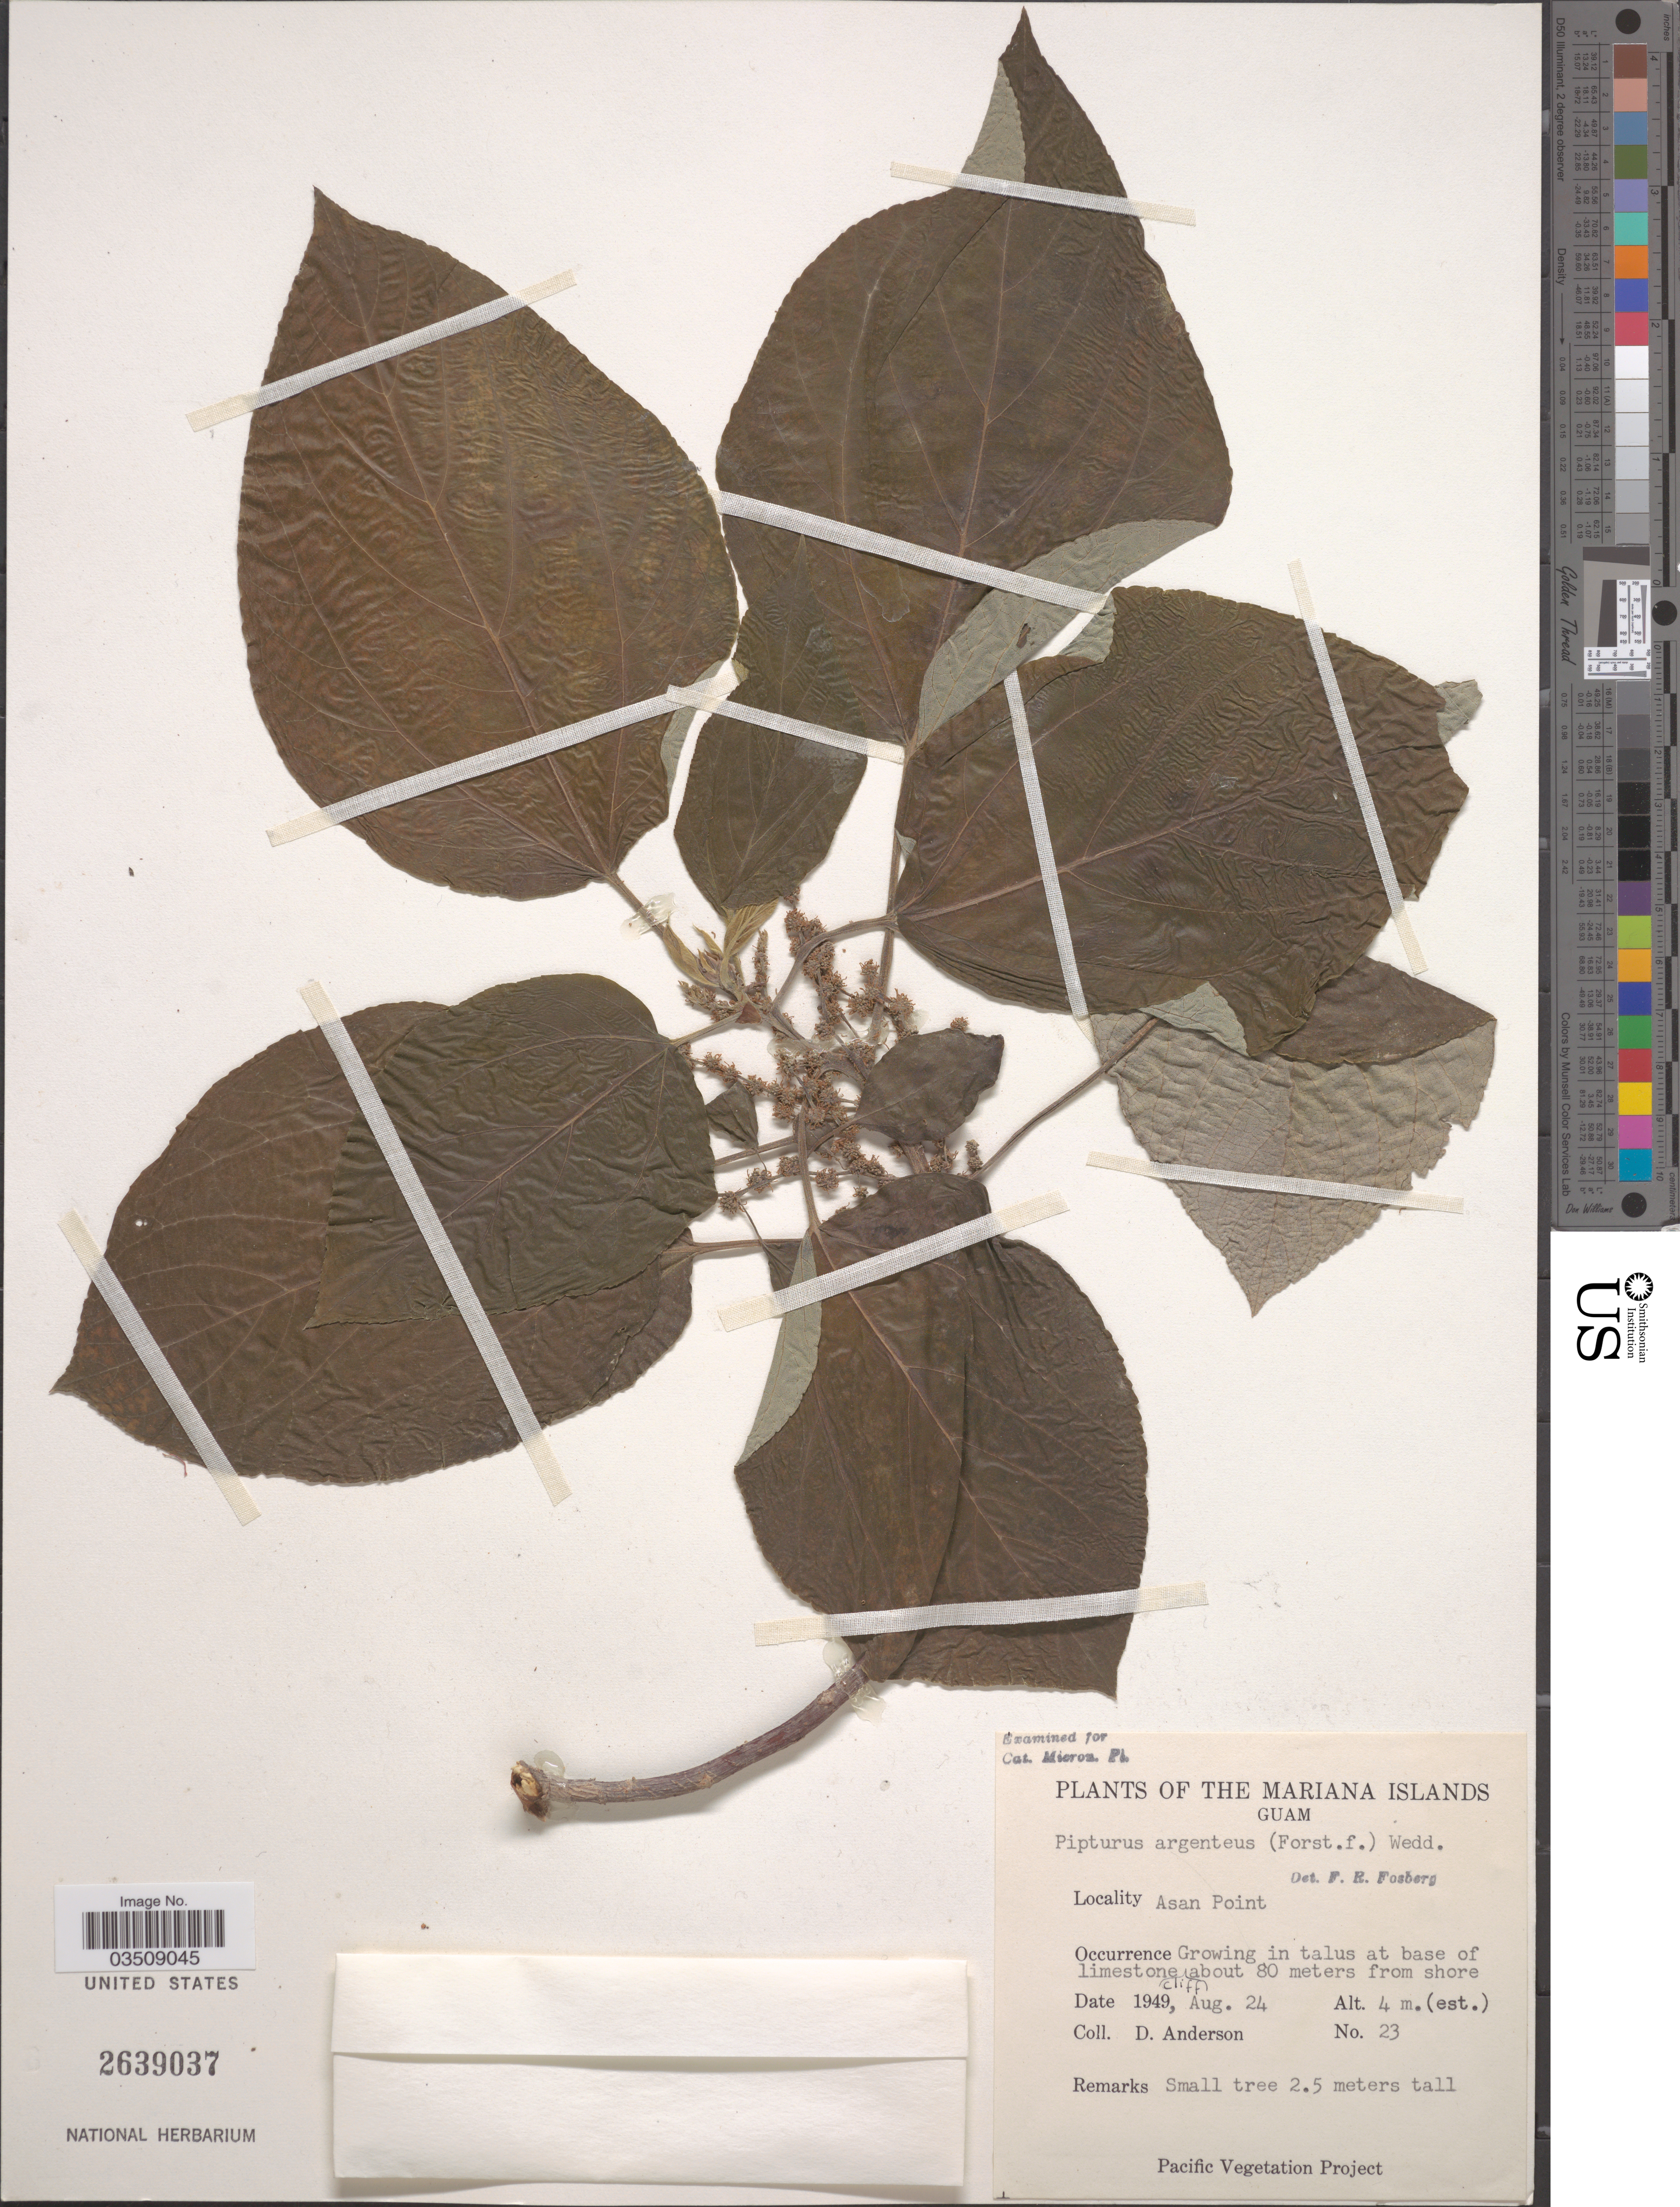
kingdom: Plantae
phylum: Tracheophyta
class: Magnoliopsida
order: Rosales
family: Urticaceae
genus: Pipturus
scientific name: Pipturus argenteus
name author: (G. Forst.) Wedd.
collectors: D. Anderson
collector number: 23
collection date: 1949-08-24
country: Guam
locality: Mariana Islands. Asan Point. In talus at base of limestone about 80 meters from shore.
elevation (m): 4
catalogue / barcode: US 2639037